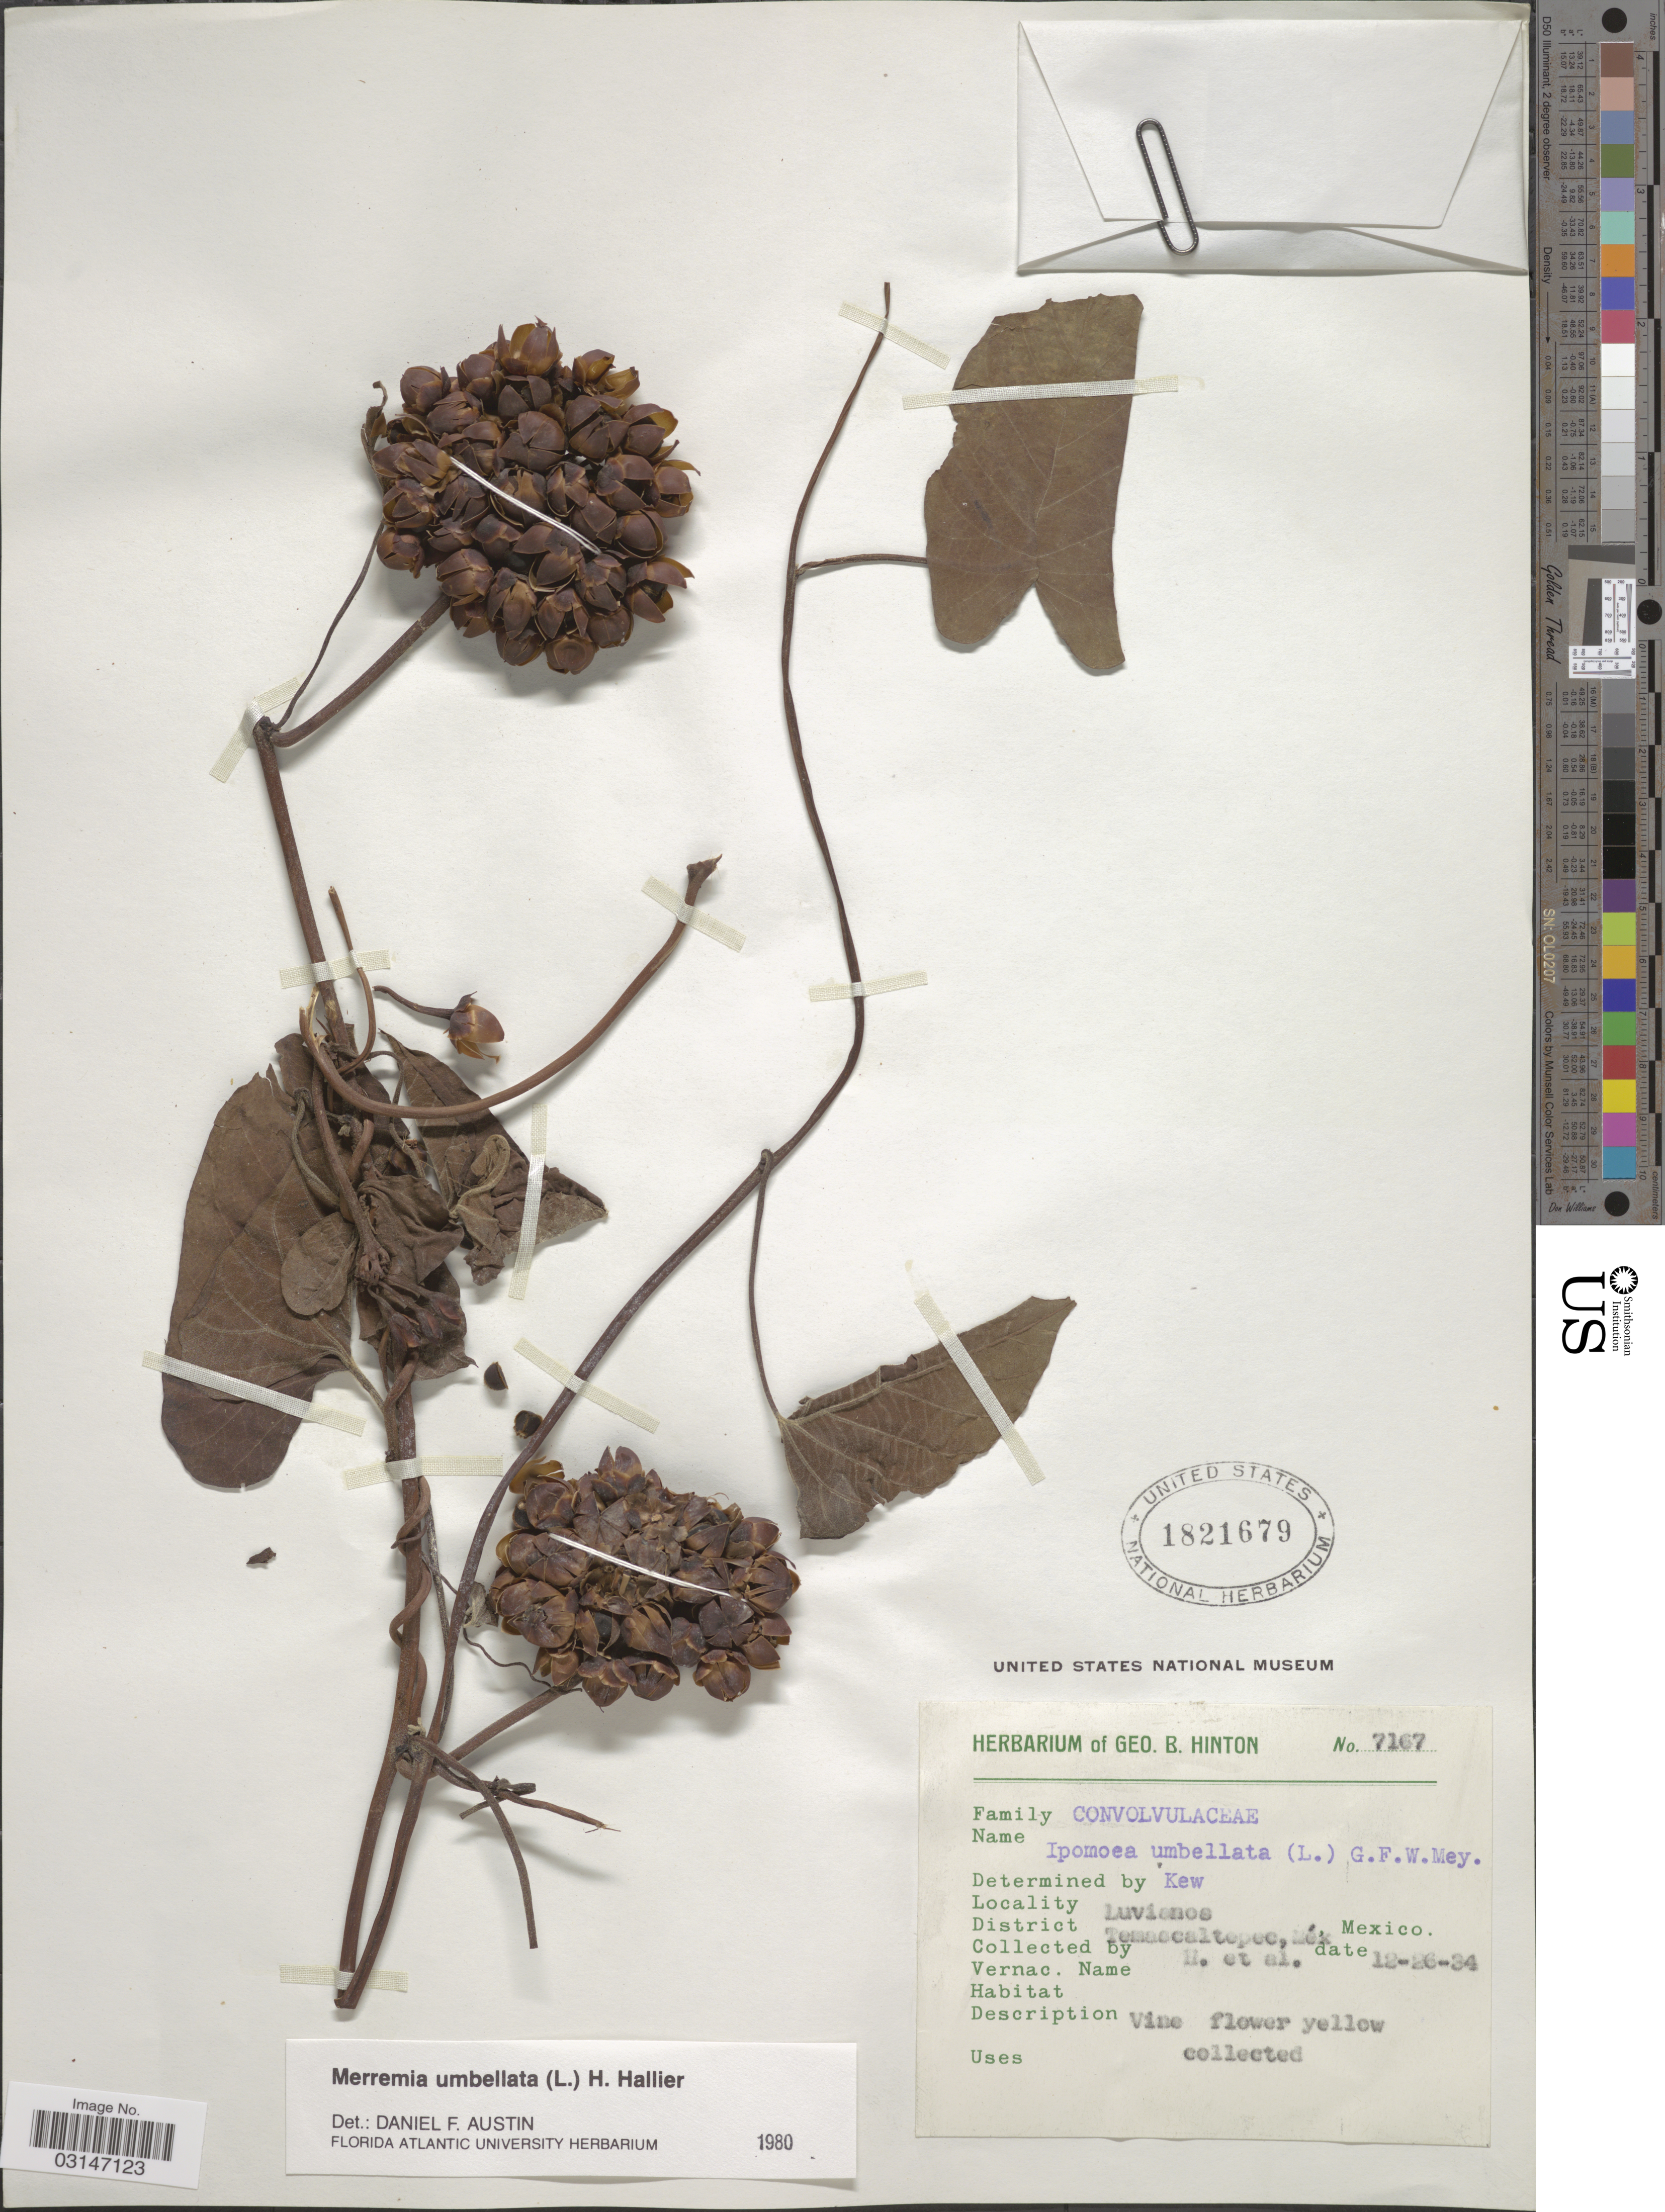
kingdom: Plantae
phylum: Tracheophyta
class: Magnoliopsida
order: Solanales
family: Convolvulaceae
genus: Camonea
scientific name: Camonea umbellata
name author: (L.) A. R. Simões & Staples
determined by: Strong, Mark T., (BOT), Smithsonian Institution - National Museum of Natural History (UNITED STATES)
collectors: G. B. Hinton & et al.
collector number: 7167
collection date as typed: Transcribed d/m/y: 26/12/34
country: Mexico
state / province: México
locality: Luvianos, District Temascaltepec, Méx., Mexico.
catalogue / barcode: US 1821679